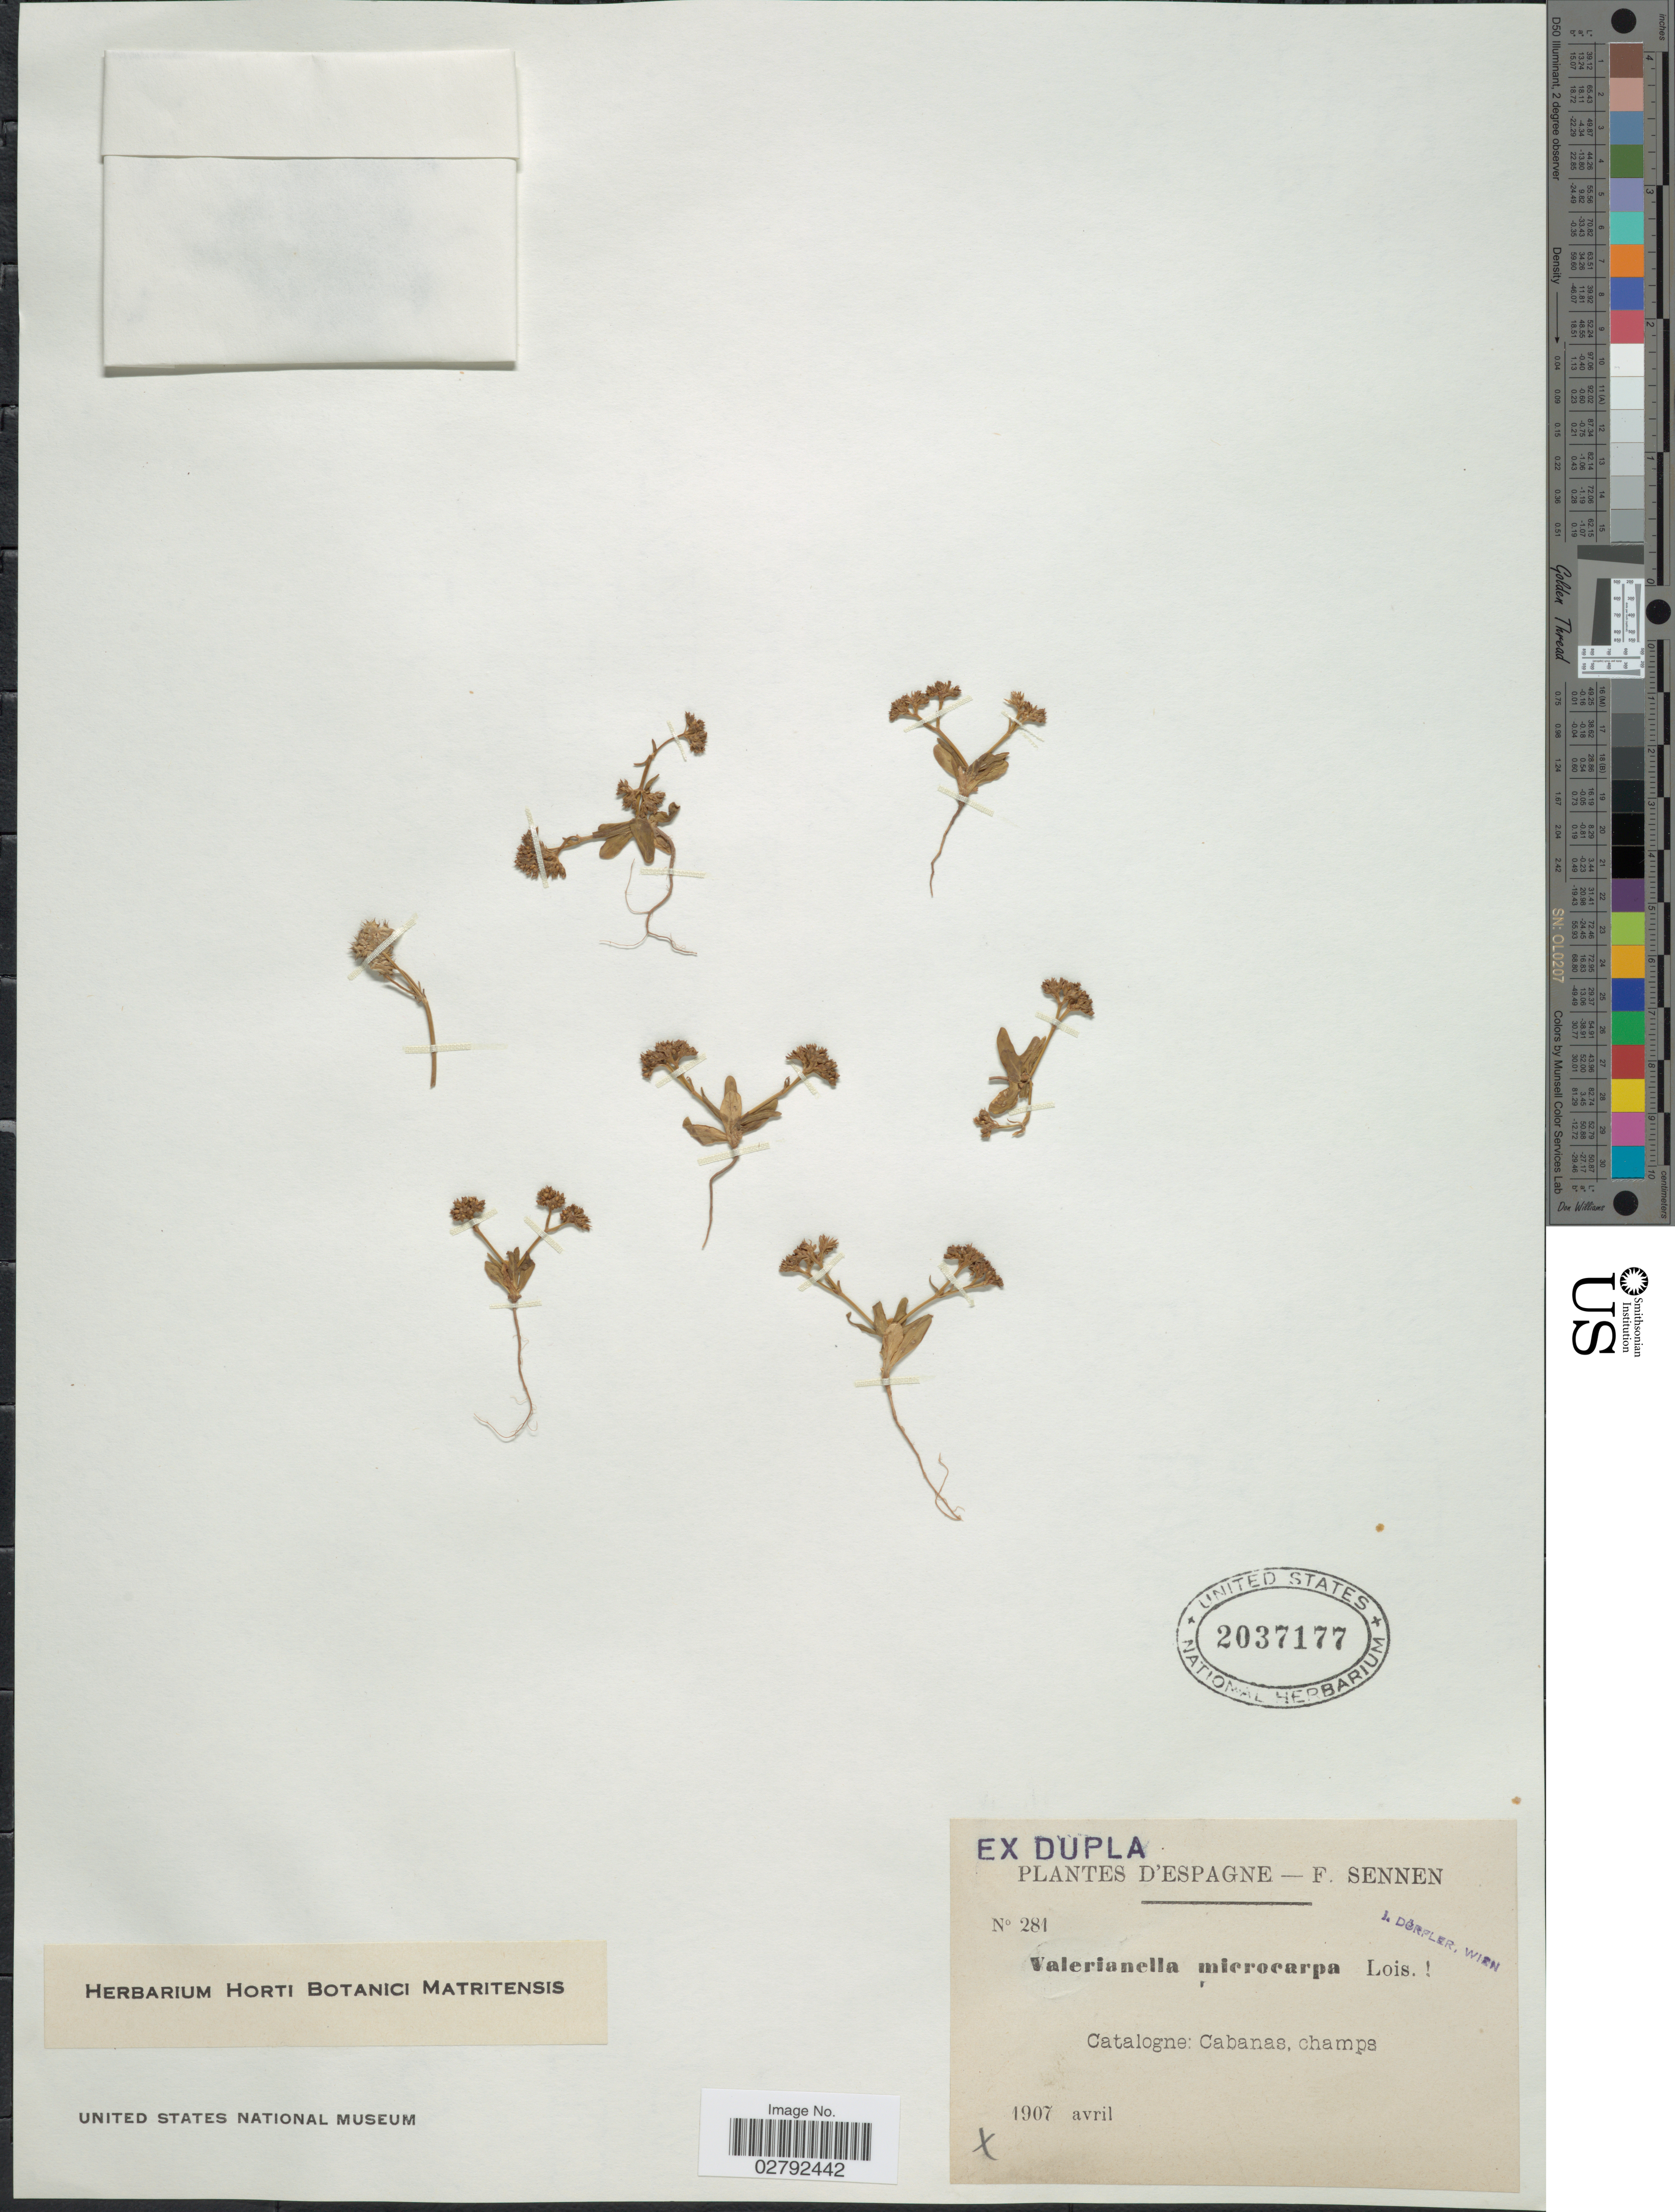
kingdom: Plantae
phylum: Tracheophyta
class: Magnoliopsida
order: Dipsacales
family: Caprifoliaceae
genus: Valerianella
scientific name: Valerianella microcarpa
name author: Loisel.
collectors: E. Sennen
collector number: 281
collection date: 1907-04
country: Spain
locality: Catalogne: Cabanas, champs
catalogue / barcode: US 2037177